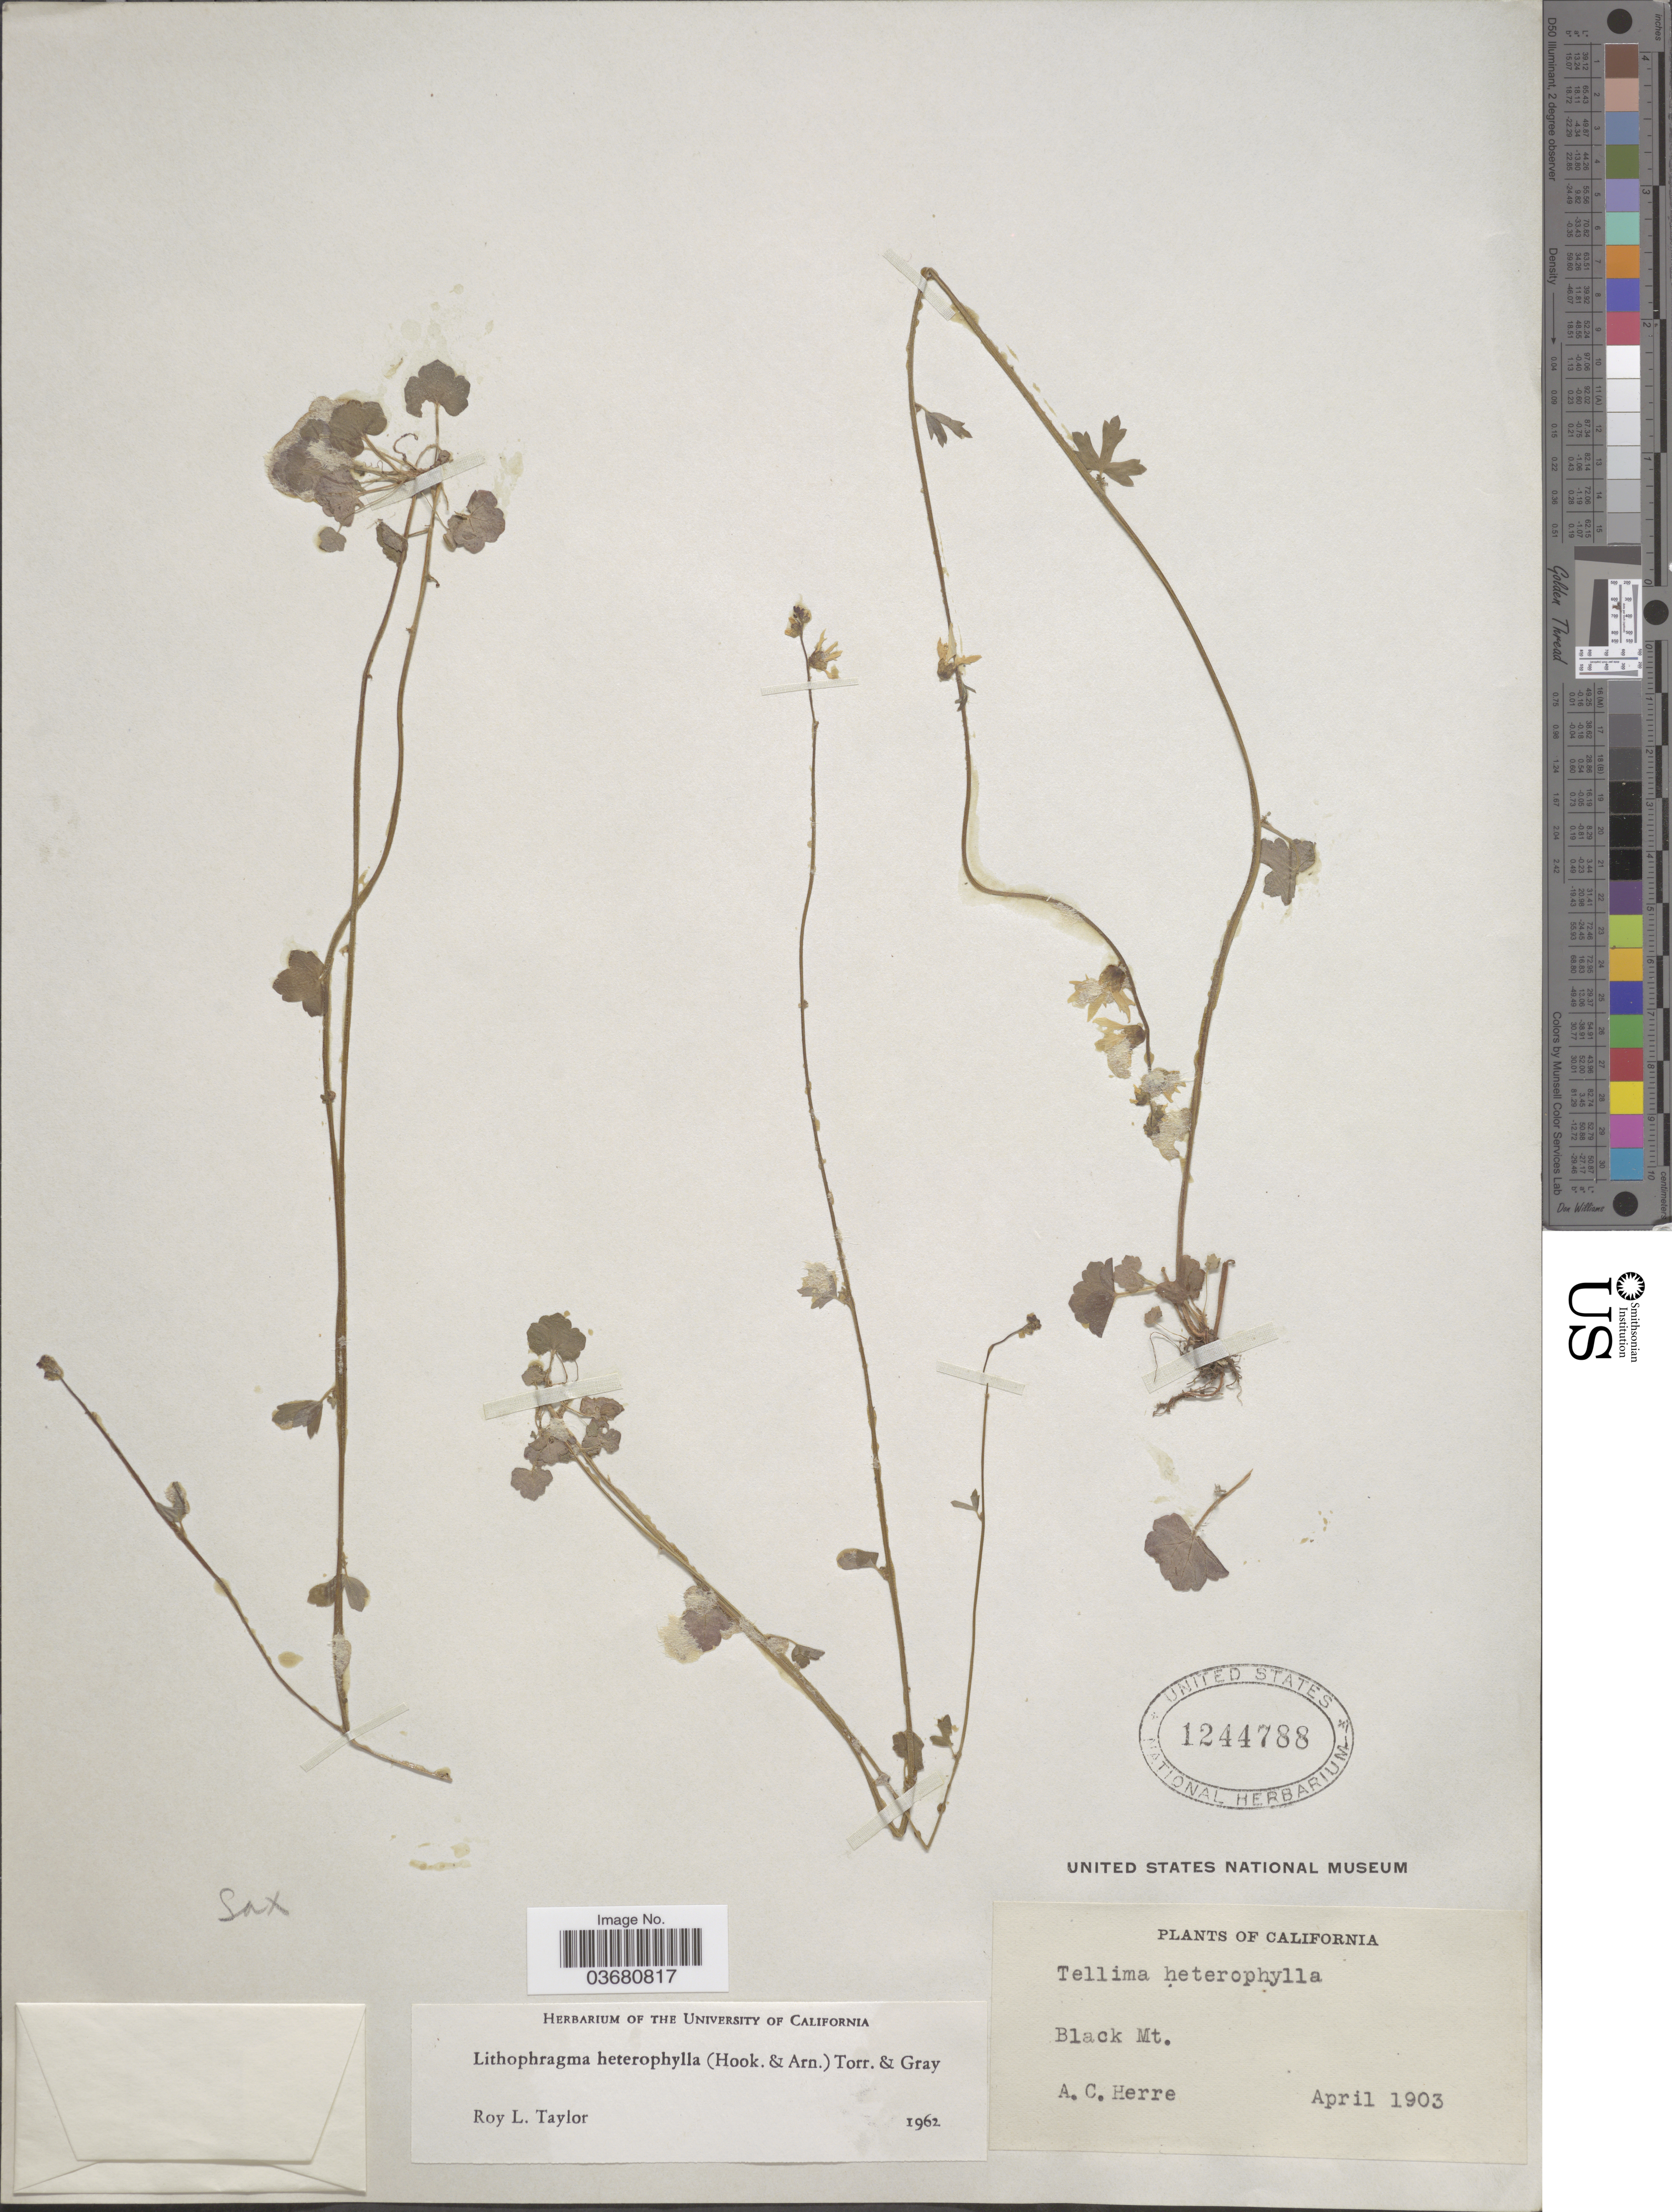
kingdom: Plantae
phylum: Tracheophyta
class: Magnoliopsida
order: Saxifragales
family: Saxifragaceae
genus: Lithophragma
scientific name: Lithophragma heterophyllum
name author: (Hook. & Arn.) Hook. & Arn.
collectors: A. Herre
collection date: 1903-04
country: United States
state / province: California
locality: Black Mt.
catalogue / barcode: US 1244788